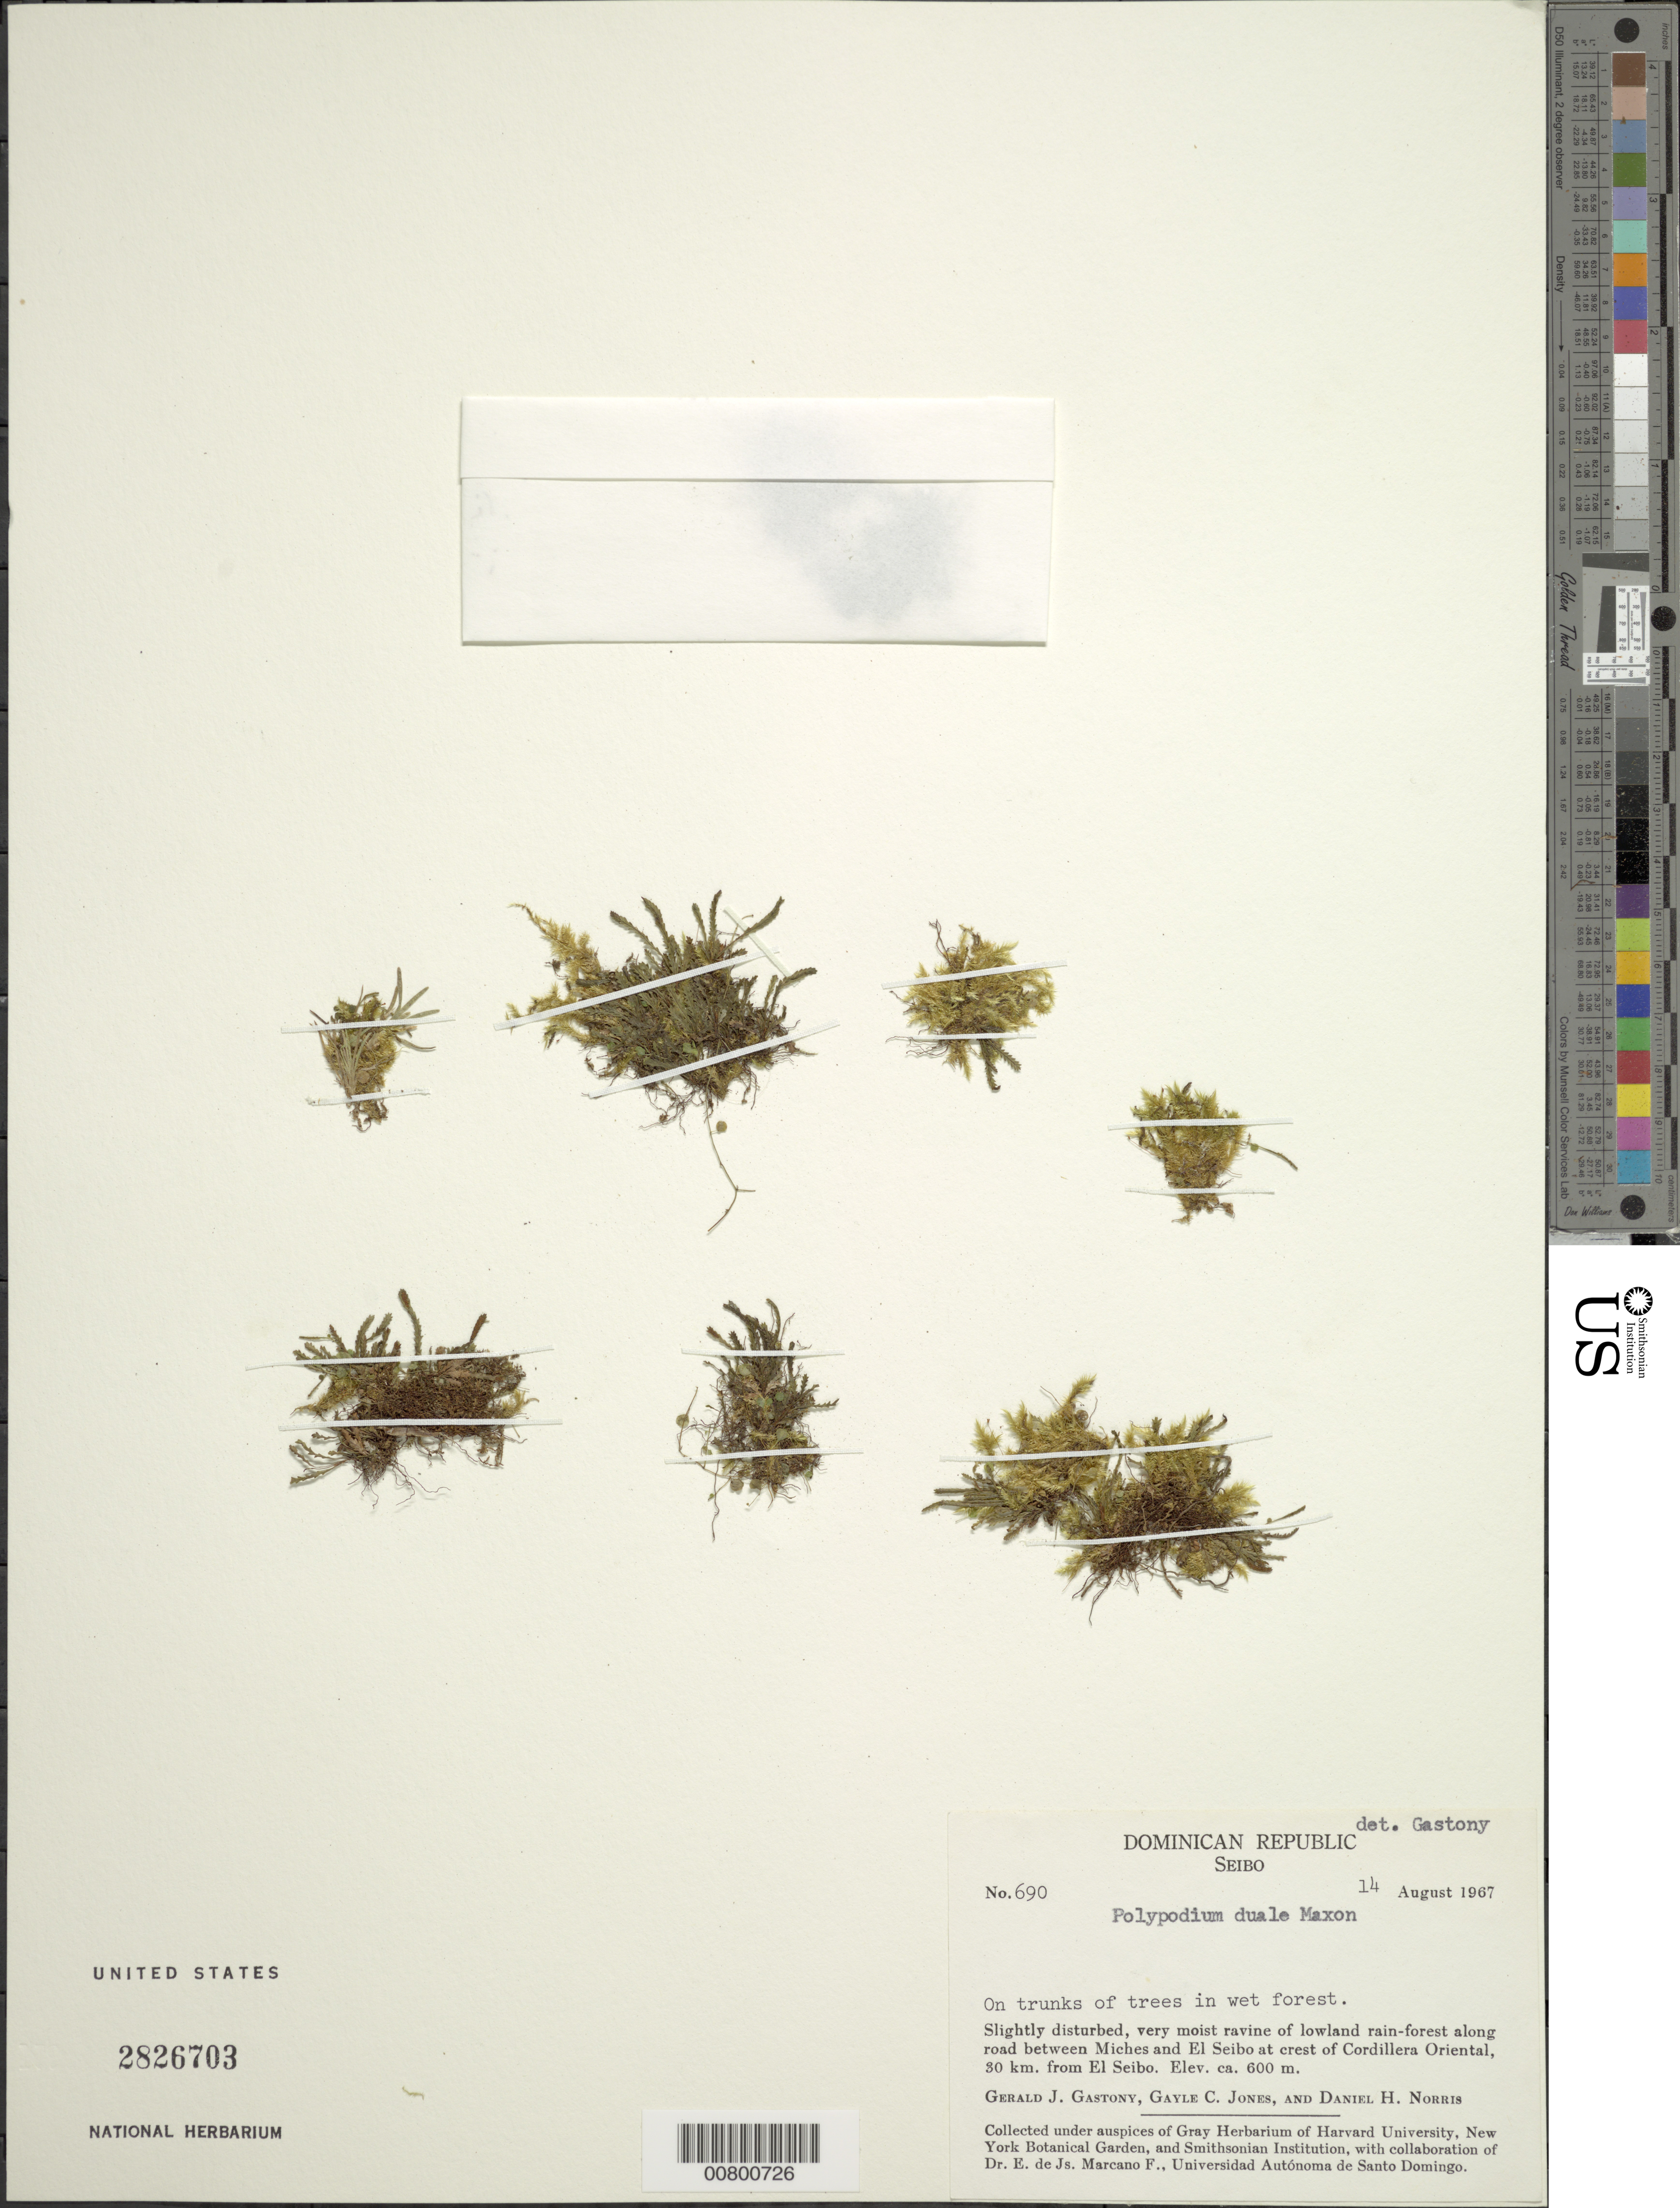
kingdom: Plantae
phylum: Tracheophyta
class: Polypodiopsida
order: Polypodiales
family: Polypodiaceae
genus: Cochlidium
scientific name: Cochlidium serrulatum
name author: (Sw.) L.E. Bishop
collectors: G. Gastony, G. C. Jones & D. H. Norris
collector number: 690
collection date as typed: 14 Aug 1967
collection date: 1967-08-14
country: Dominican Republic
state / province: El Seibo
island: Hispaniola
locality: Miches to El Seibo road, at crest of Cordillera Oriental, 30 km from El Seibo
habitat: Slightly disturbed, very moist ravine of lowland rainforest along road; on tree trunks in wet forest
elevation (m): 600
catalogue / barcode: US 2826703